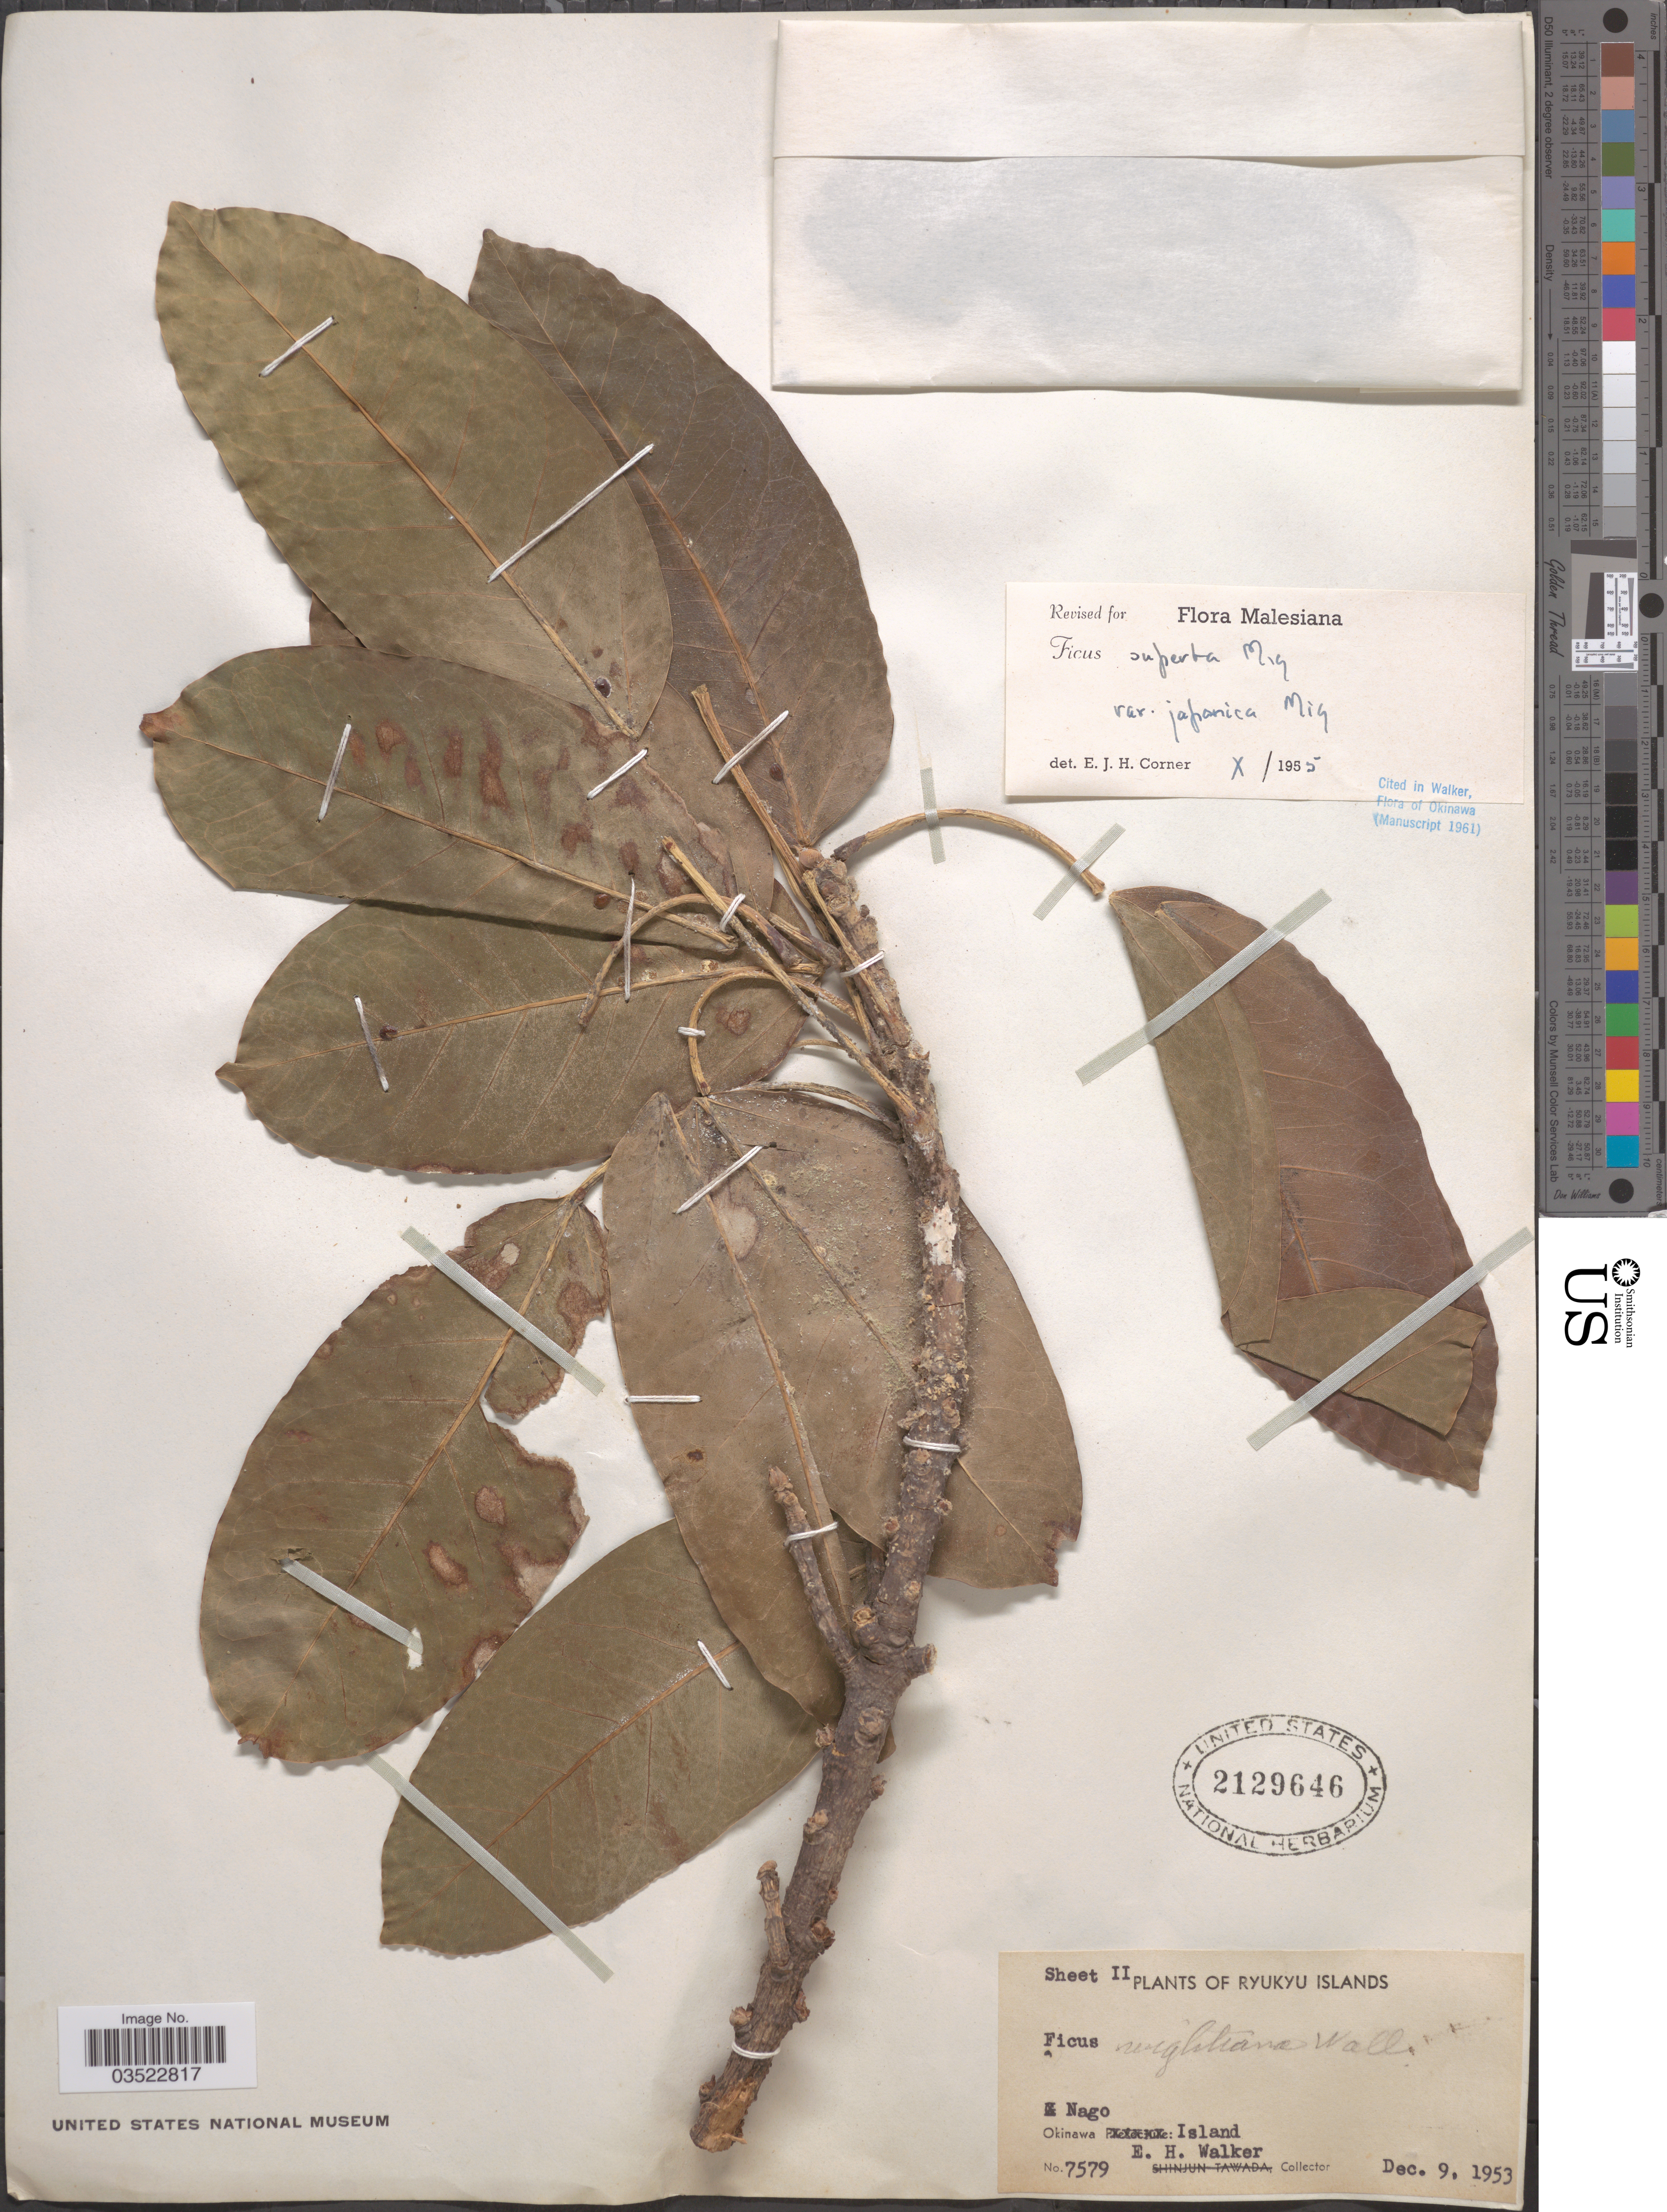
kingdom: Plantae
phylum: Tracheophyta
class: Magnoliopsida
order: Rosales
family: Moraceae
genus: Ficus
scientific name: Ficus superba var. japonica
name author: Miq.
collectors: E. H. Walker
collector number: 7579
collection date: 1953-12-09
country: Japan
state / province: Okinawa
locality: Nago. Okinawa Island.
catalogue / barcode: US 2129646